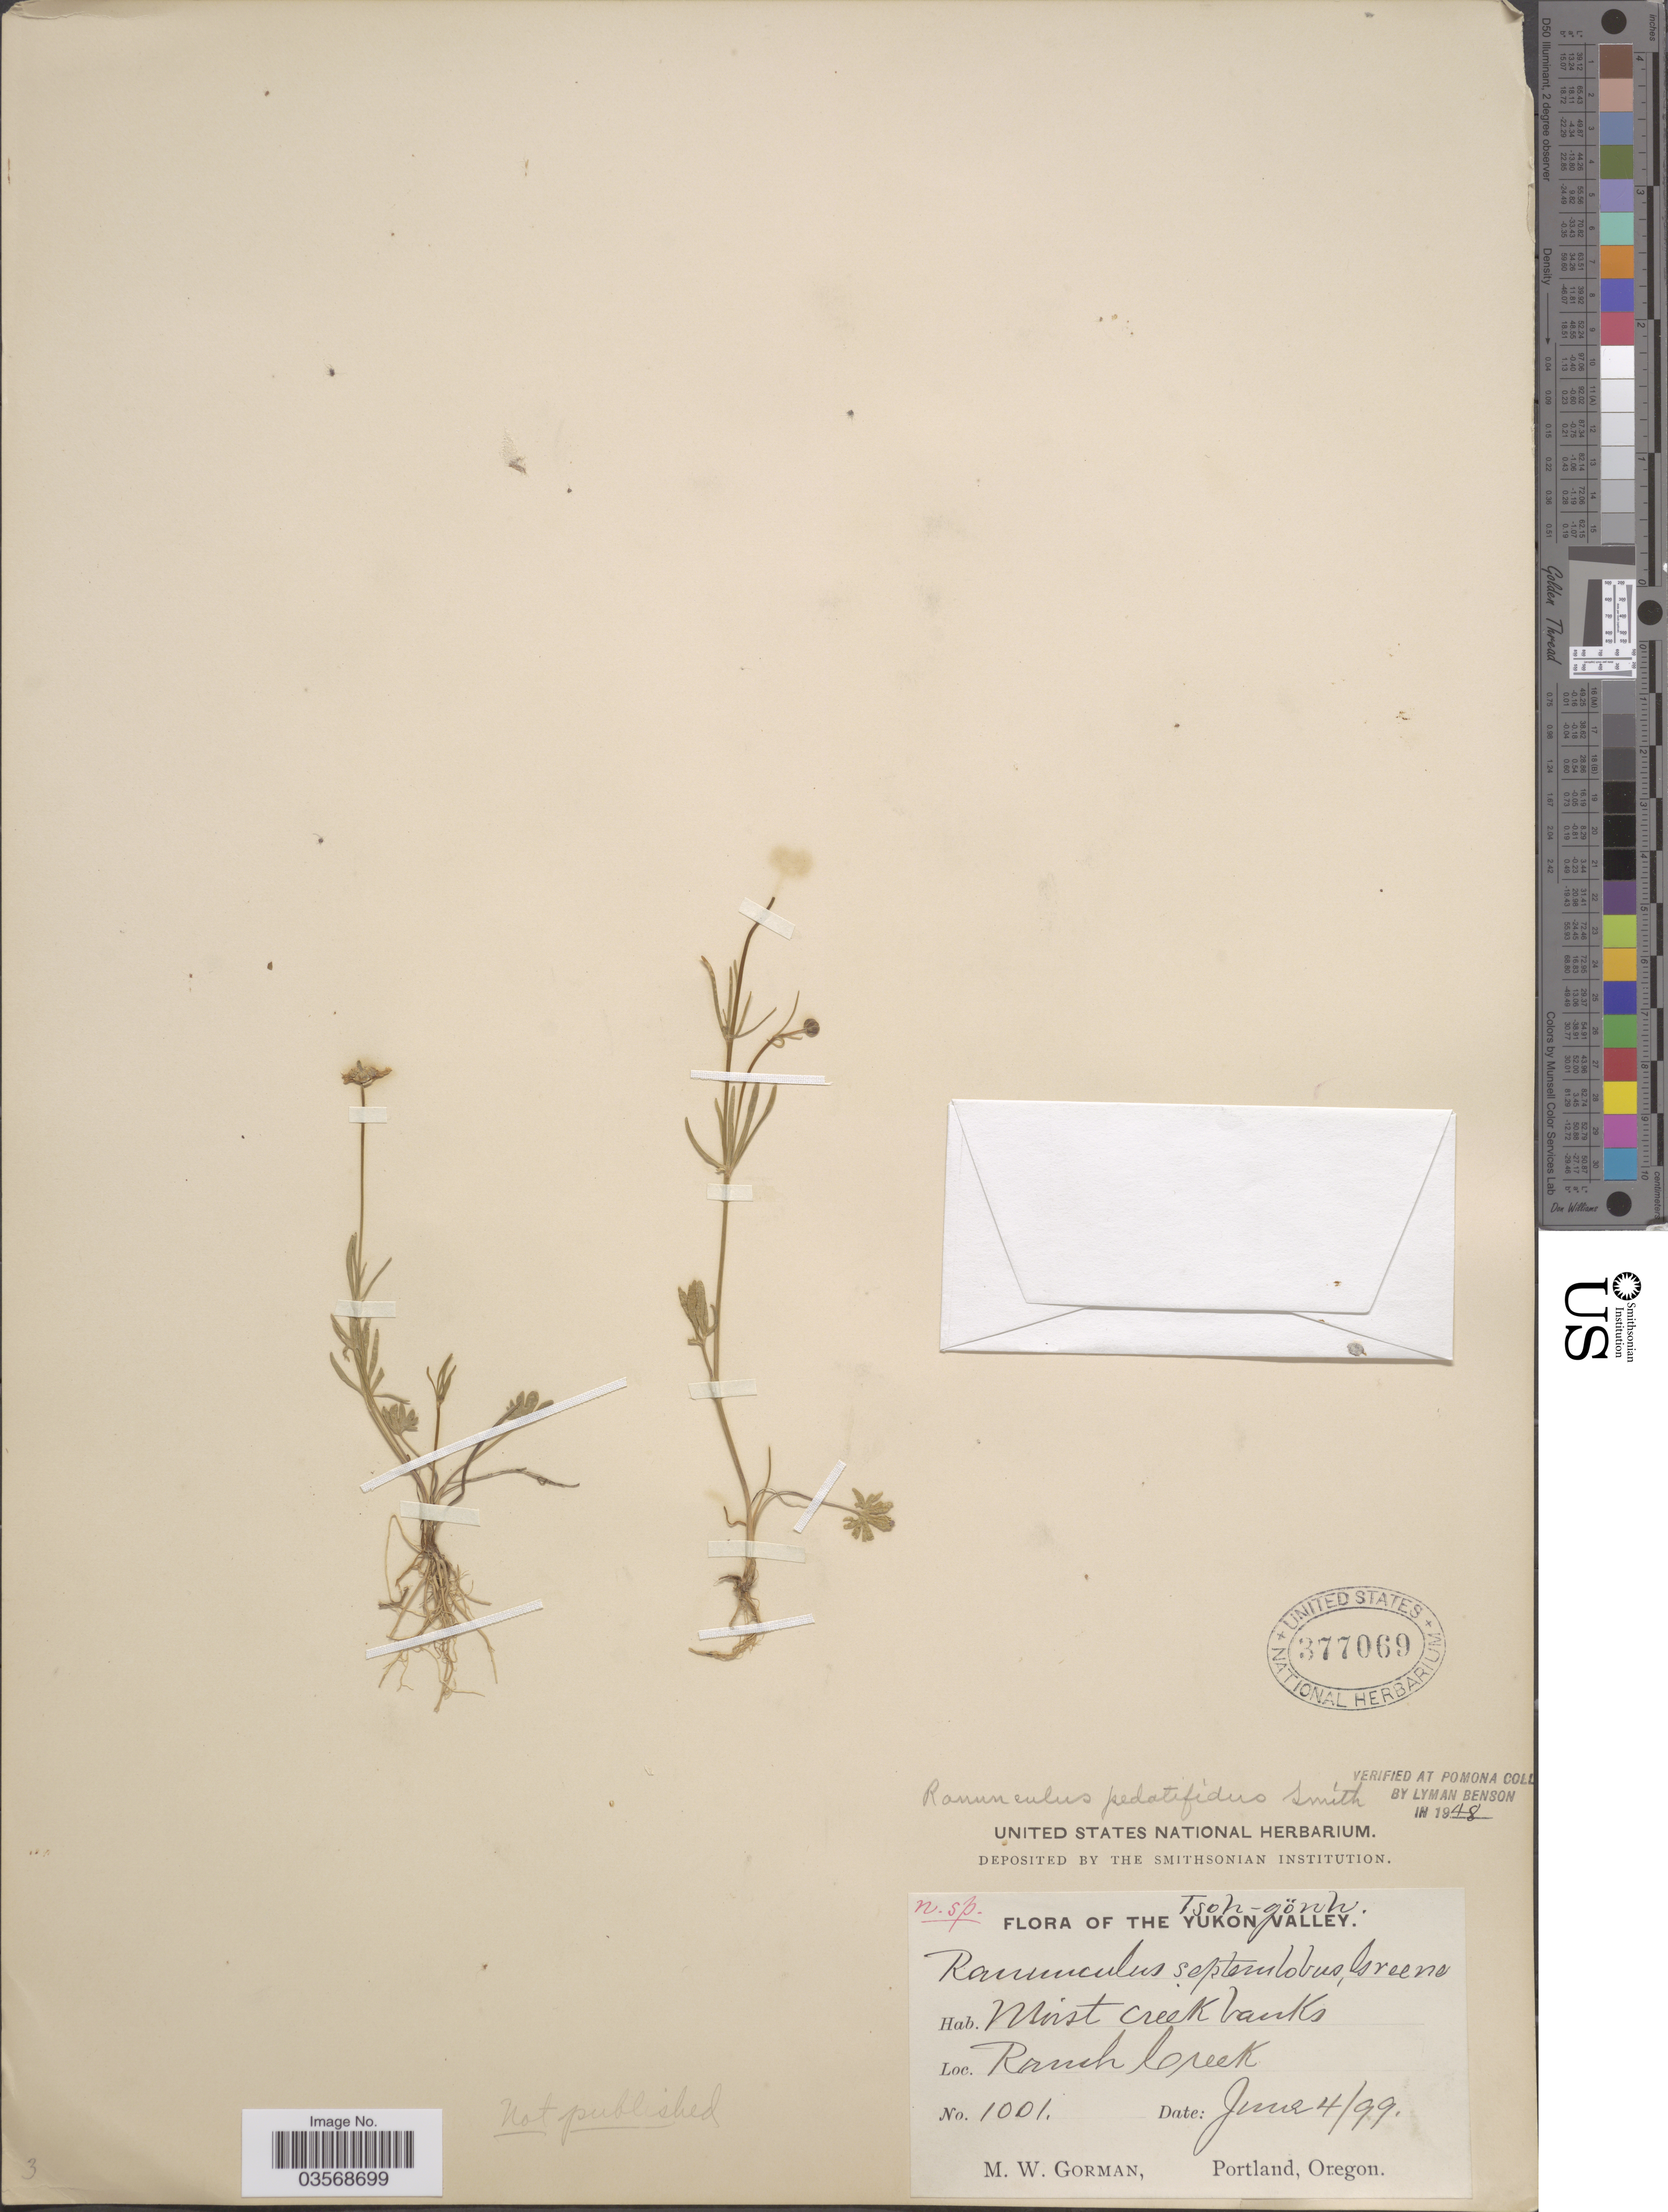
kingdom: Plantae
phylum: Tracheophyta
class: Magnoliopsida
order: Ranunculales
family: Ranunculaceae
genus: Ranunculus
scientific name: Ranunculus pedatifidus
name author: Sm.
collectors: M. W. Gorman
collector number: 1001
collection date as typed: Transcribed d/m/y: 4/6/99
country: Canada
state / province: Yukon Territory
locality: Tsoh-gönh. The Yukon Valley. Ranch Creek.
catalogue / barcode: US 377069